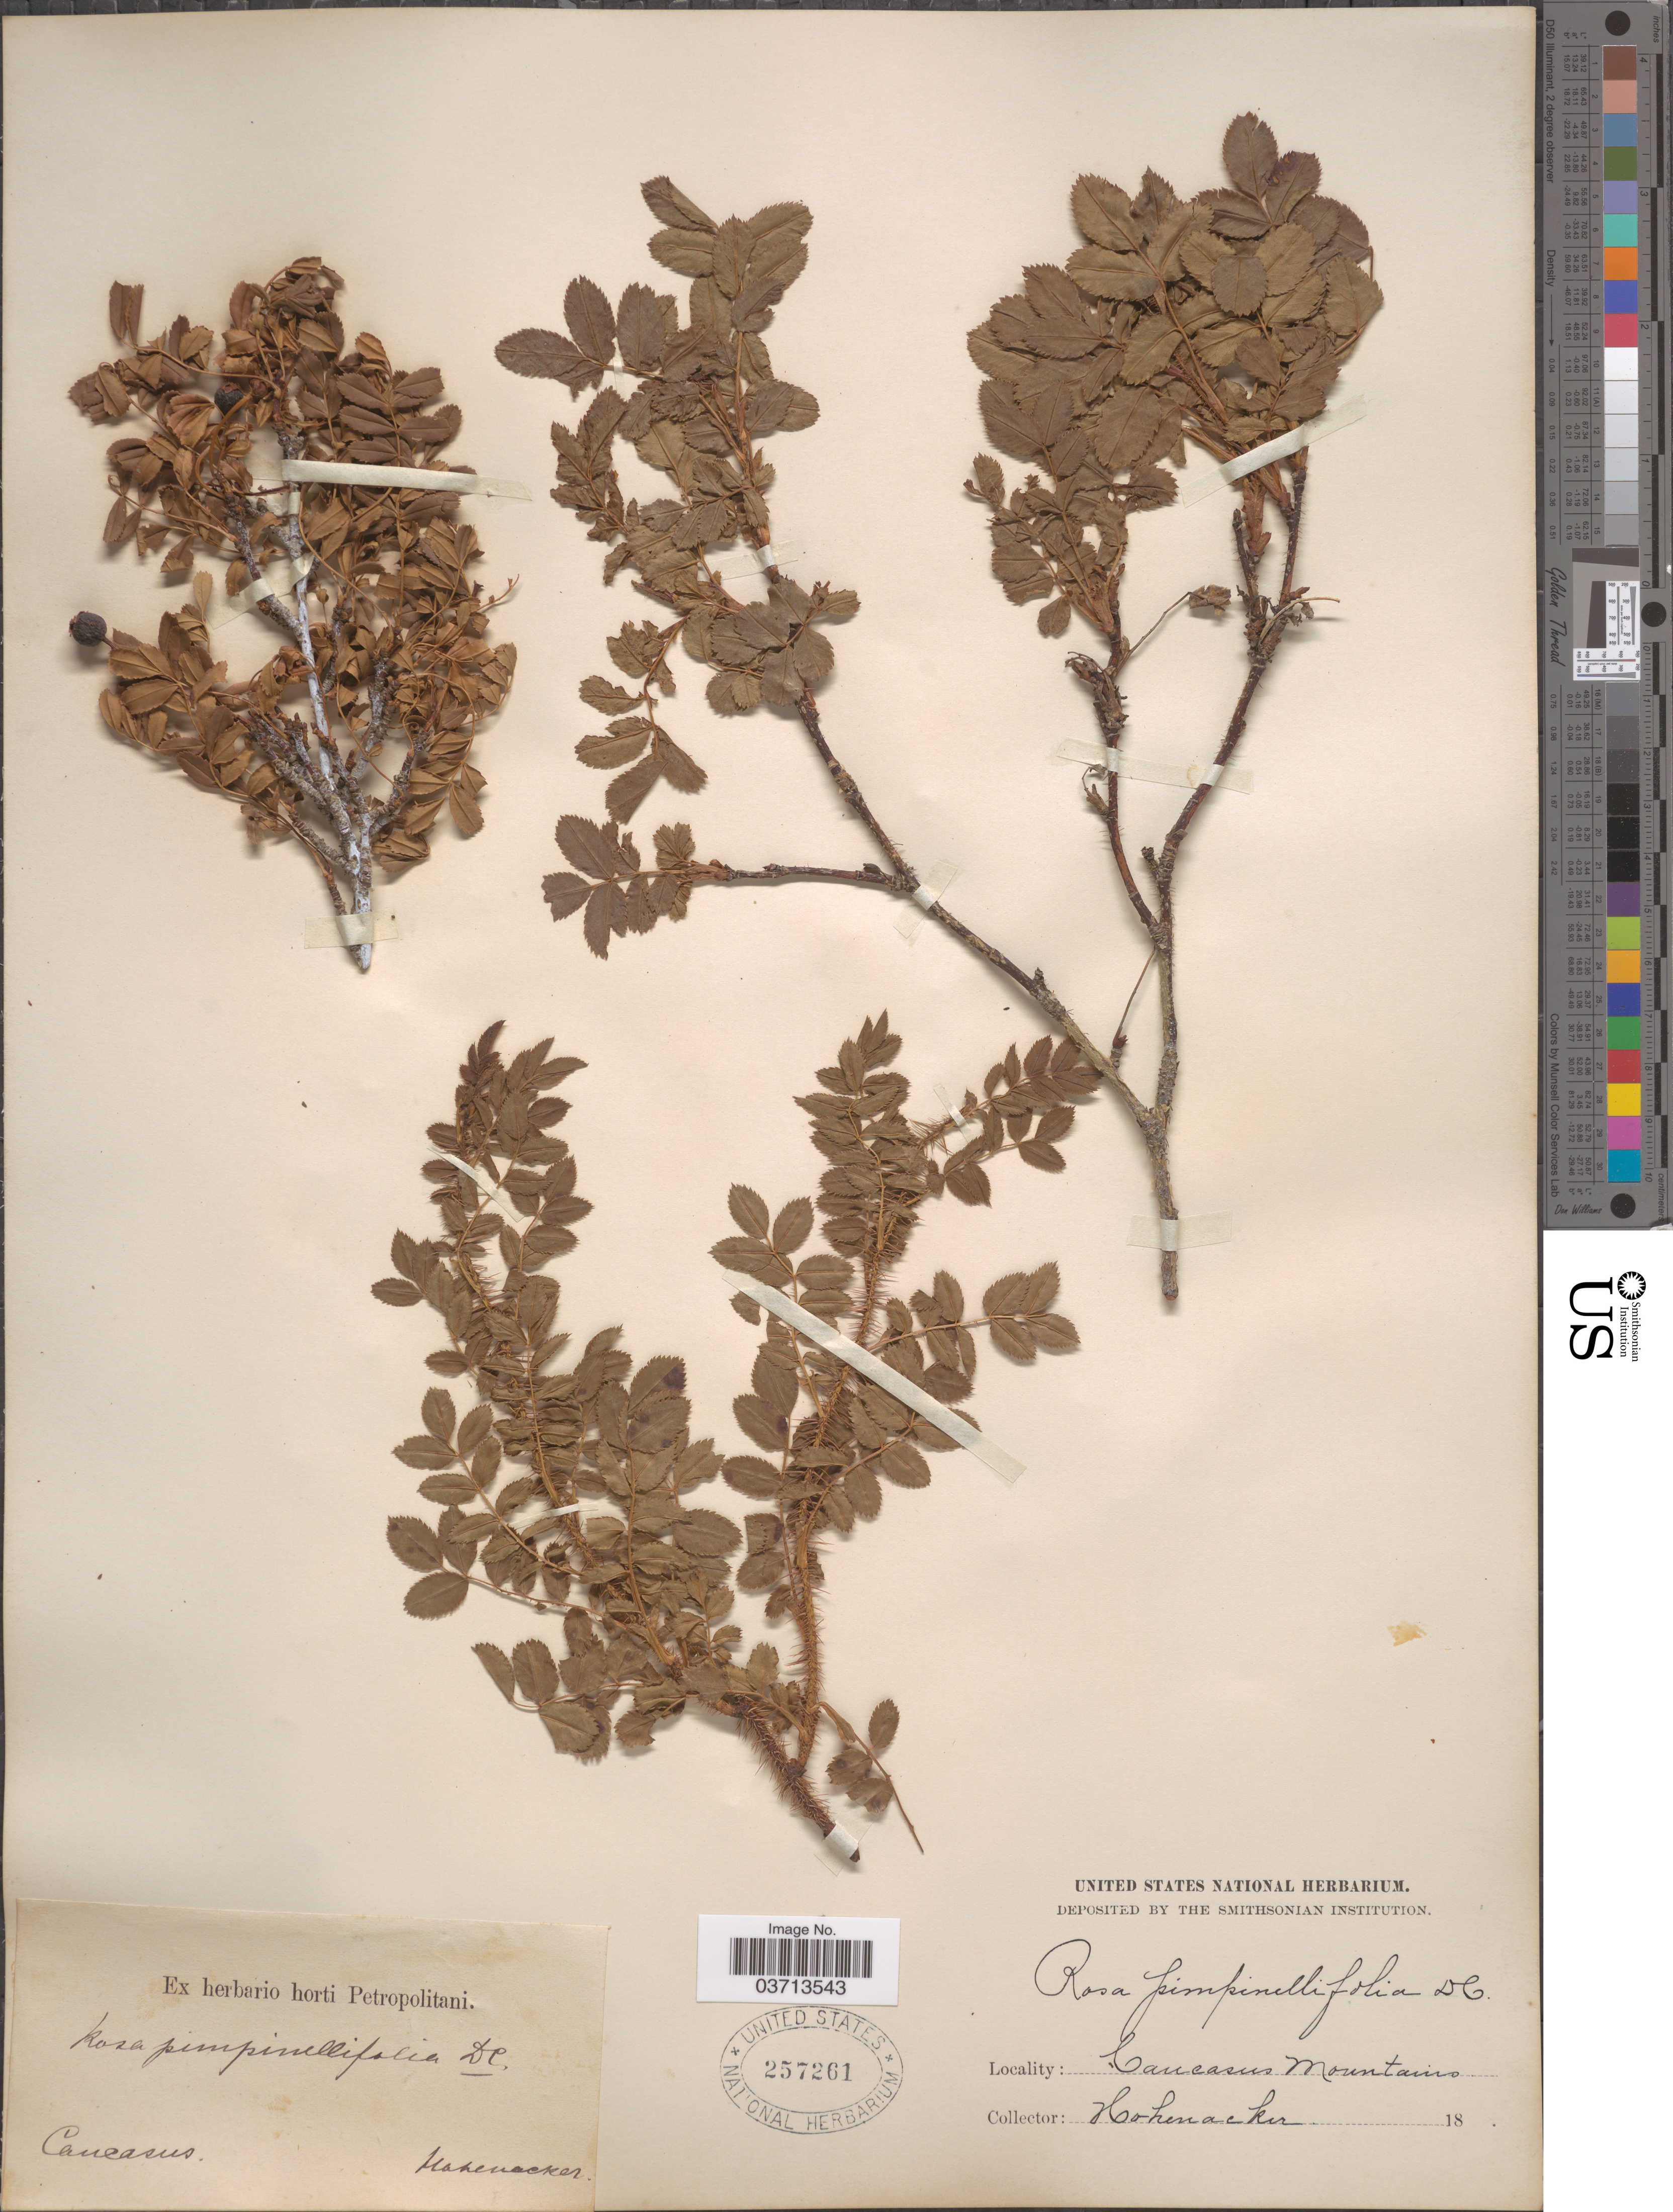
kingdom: Plantae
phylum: Tracheophyta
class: Magnoliopsida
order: Rosales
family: Rosaceae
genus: Rosa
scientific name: Rosa pimpinellifolia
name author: L.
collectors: Hohenacker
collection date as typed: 18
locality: Caucasus. Caucasus Mountains.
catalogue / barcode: US 257261